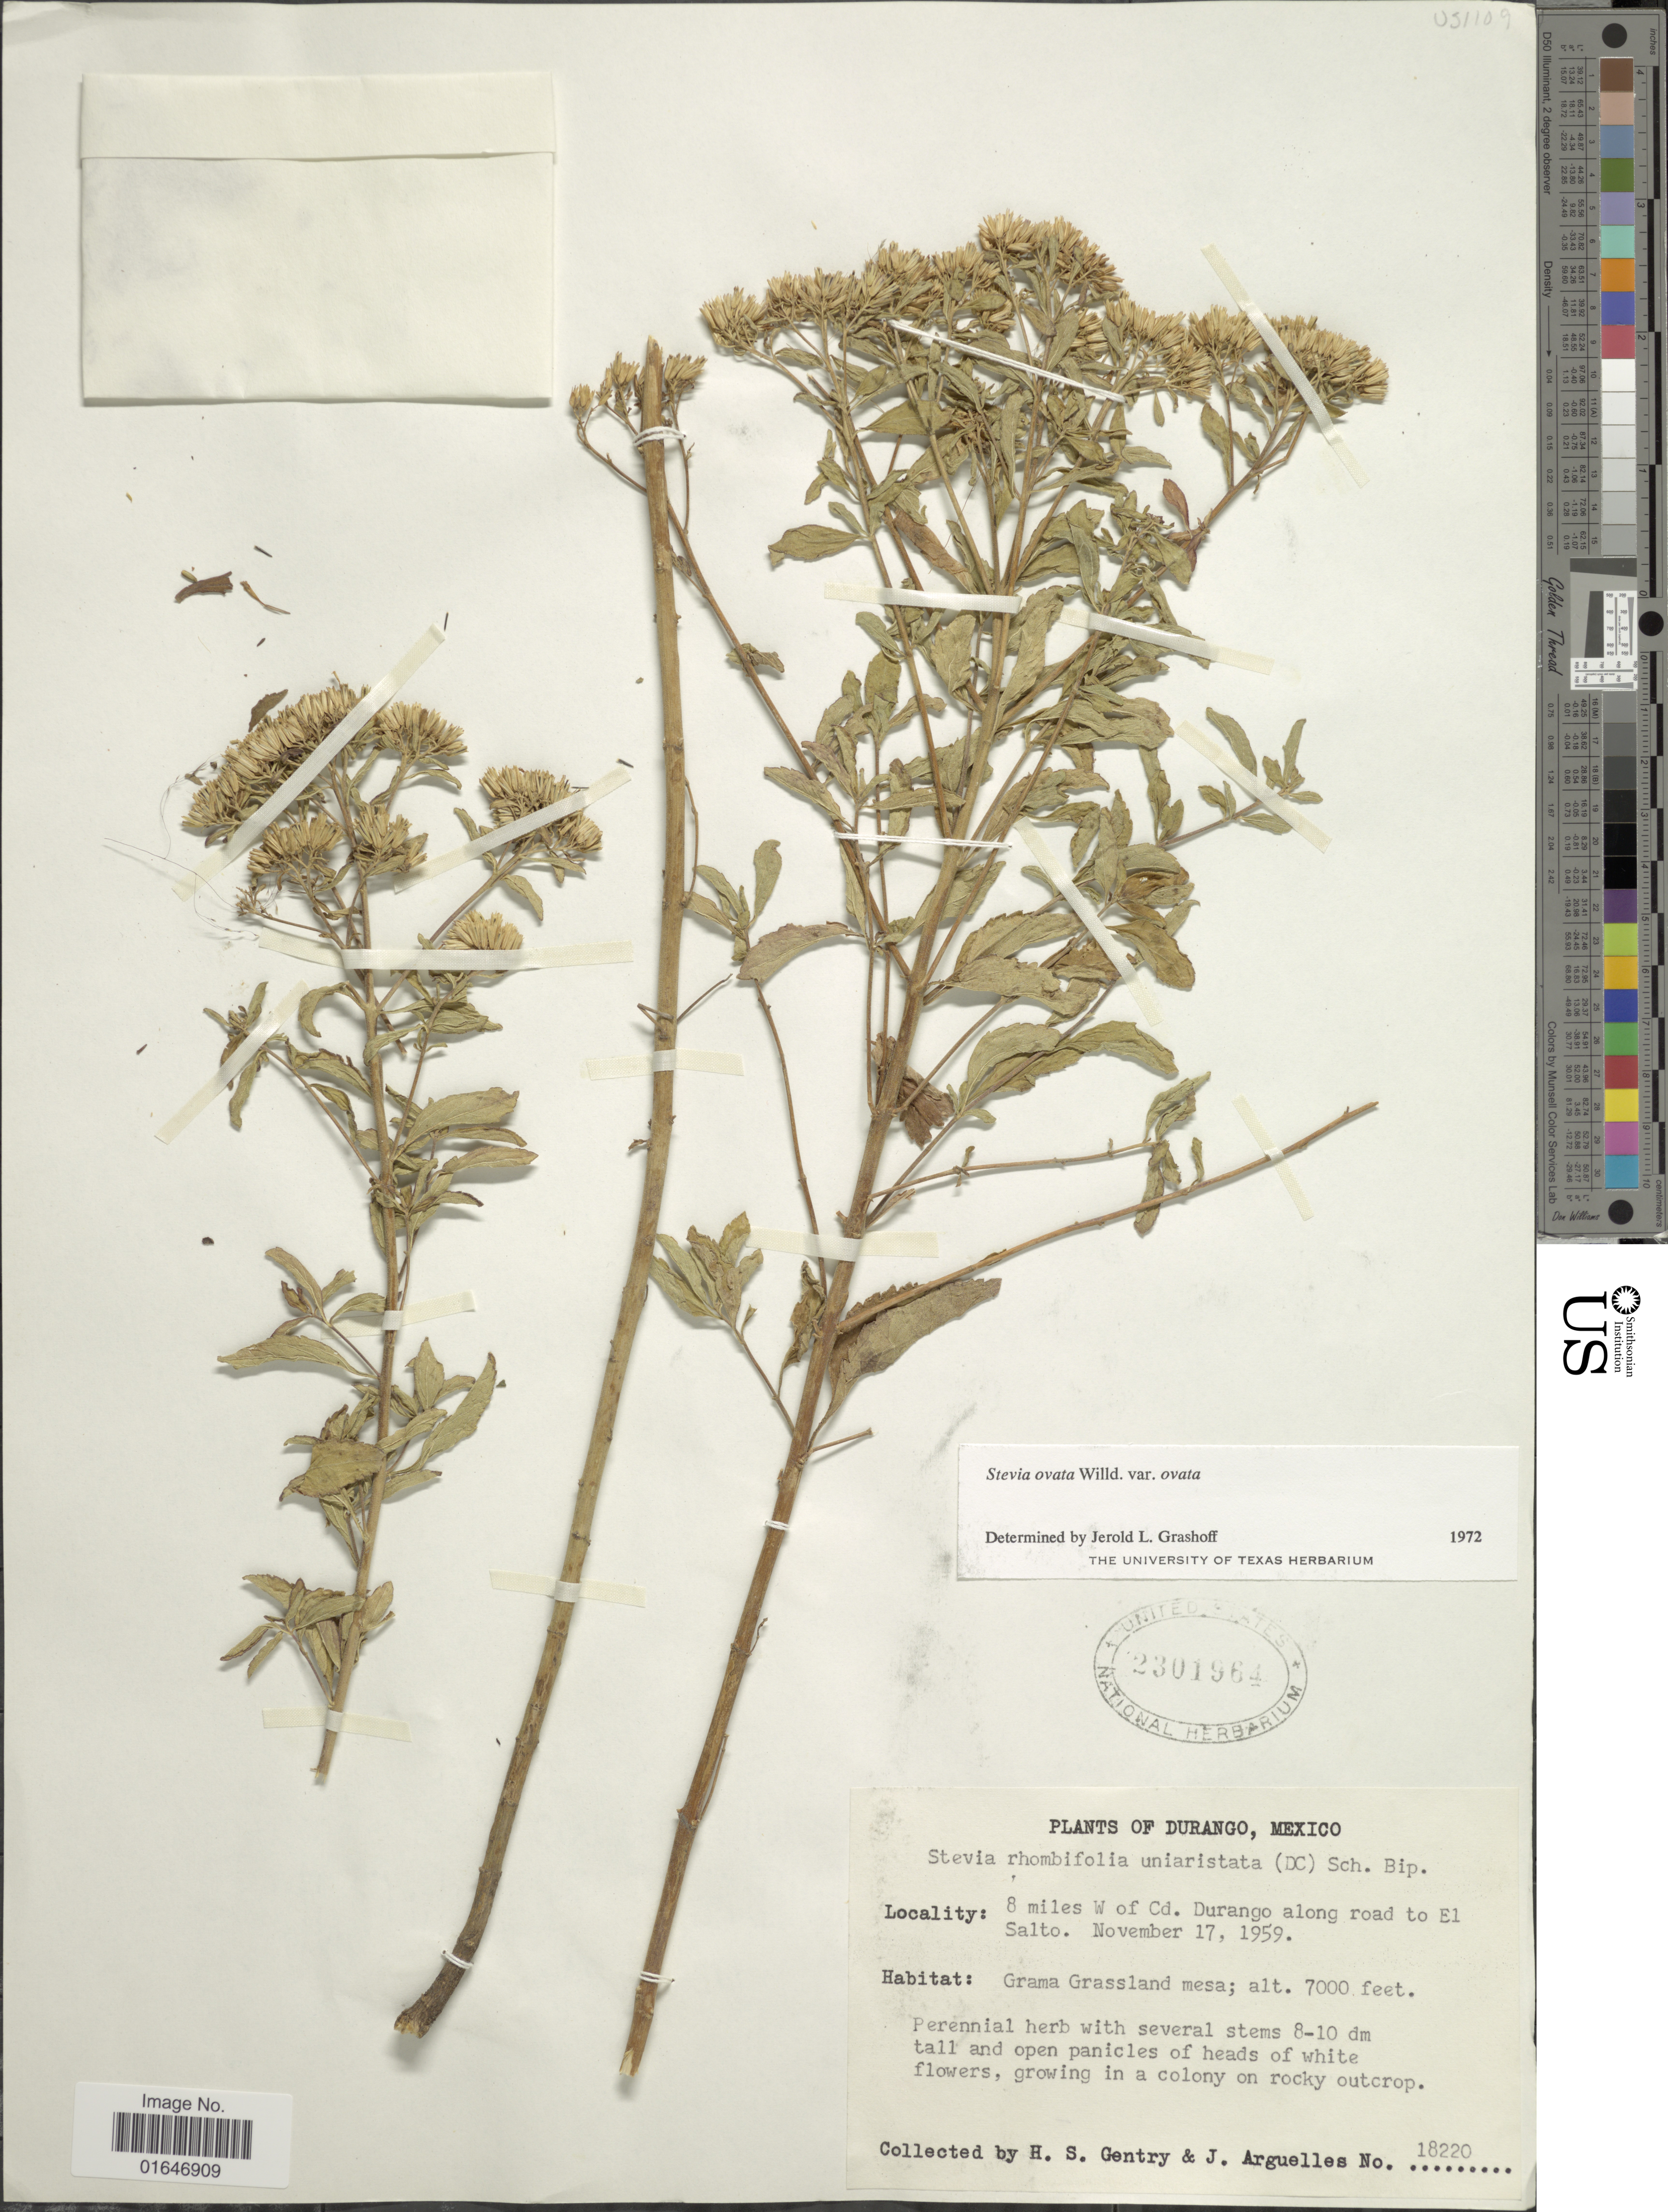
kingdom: Plantae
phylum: Tracheophyta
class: Magnoliopsida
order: Asterales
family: Asteraceae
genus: Stevia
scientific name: Stevia ovata var. ovata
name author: Willd.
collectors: H. S. Gentry & J. Arguelles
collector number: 18220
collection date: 1959-11-17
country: Mexico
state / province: Durango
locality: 8 miles W. of Cd., Durango along road to El Salto.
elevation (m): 2134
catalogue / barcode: US 2301964